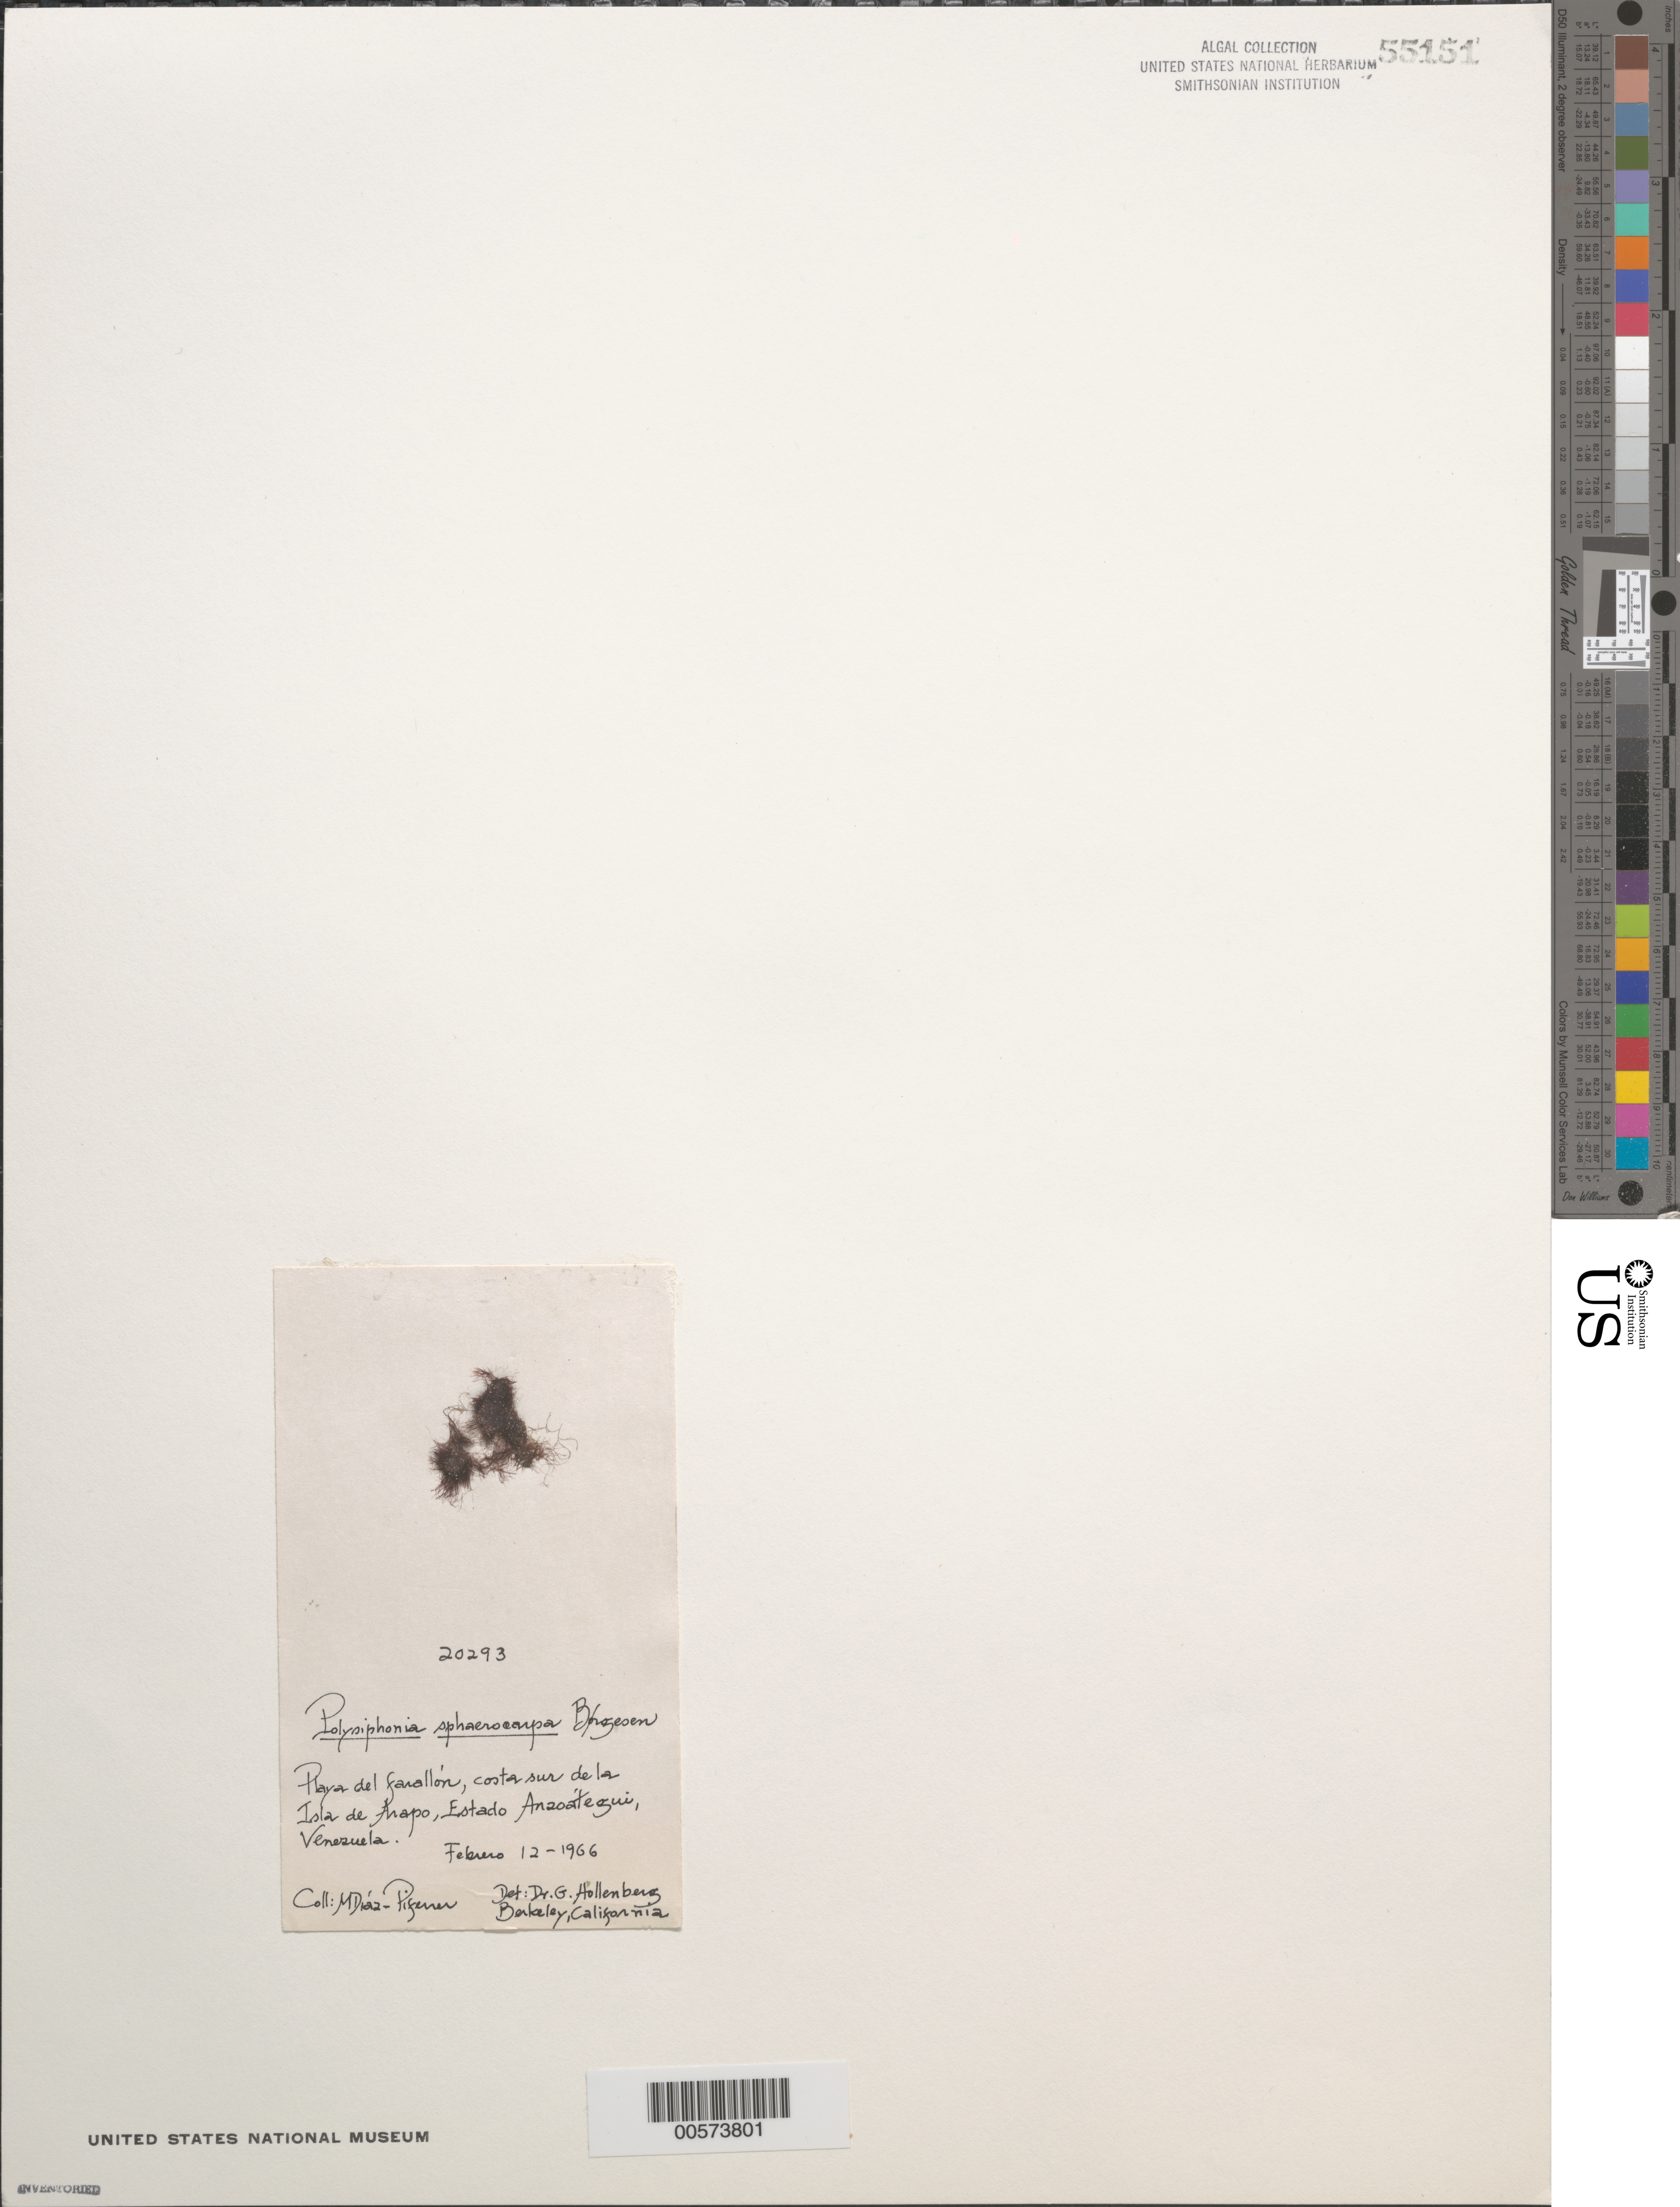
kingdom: Plantae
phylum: Rhodophyta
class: Florideophyceae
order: Ceramiales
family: Rhodomelaceae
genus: Melanothamnus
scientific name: Melanothamnus sphaerocarpus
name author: (Børgesen) Diaz-Tapia et al.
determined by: Algae name updating Project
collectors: M. Diaz-Piferrer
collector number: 20293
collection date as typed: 12 Feb 1966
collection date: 1966-02-12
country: Venezuela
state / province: Anzoategui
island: Isla Arapo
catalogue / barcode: US 55151